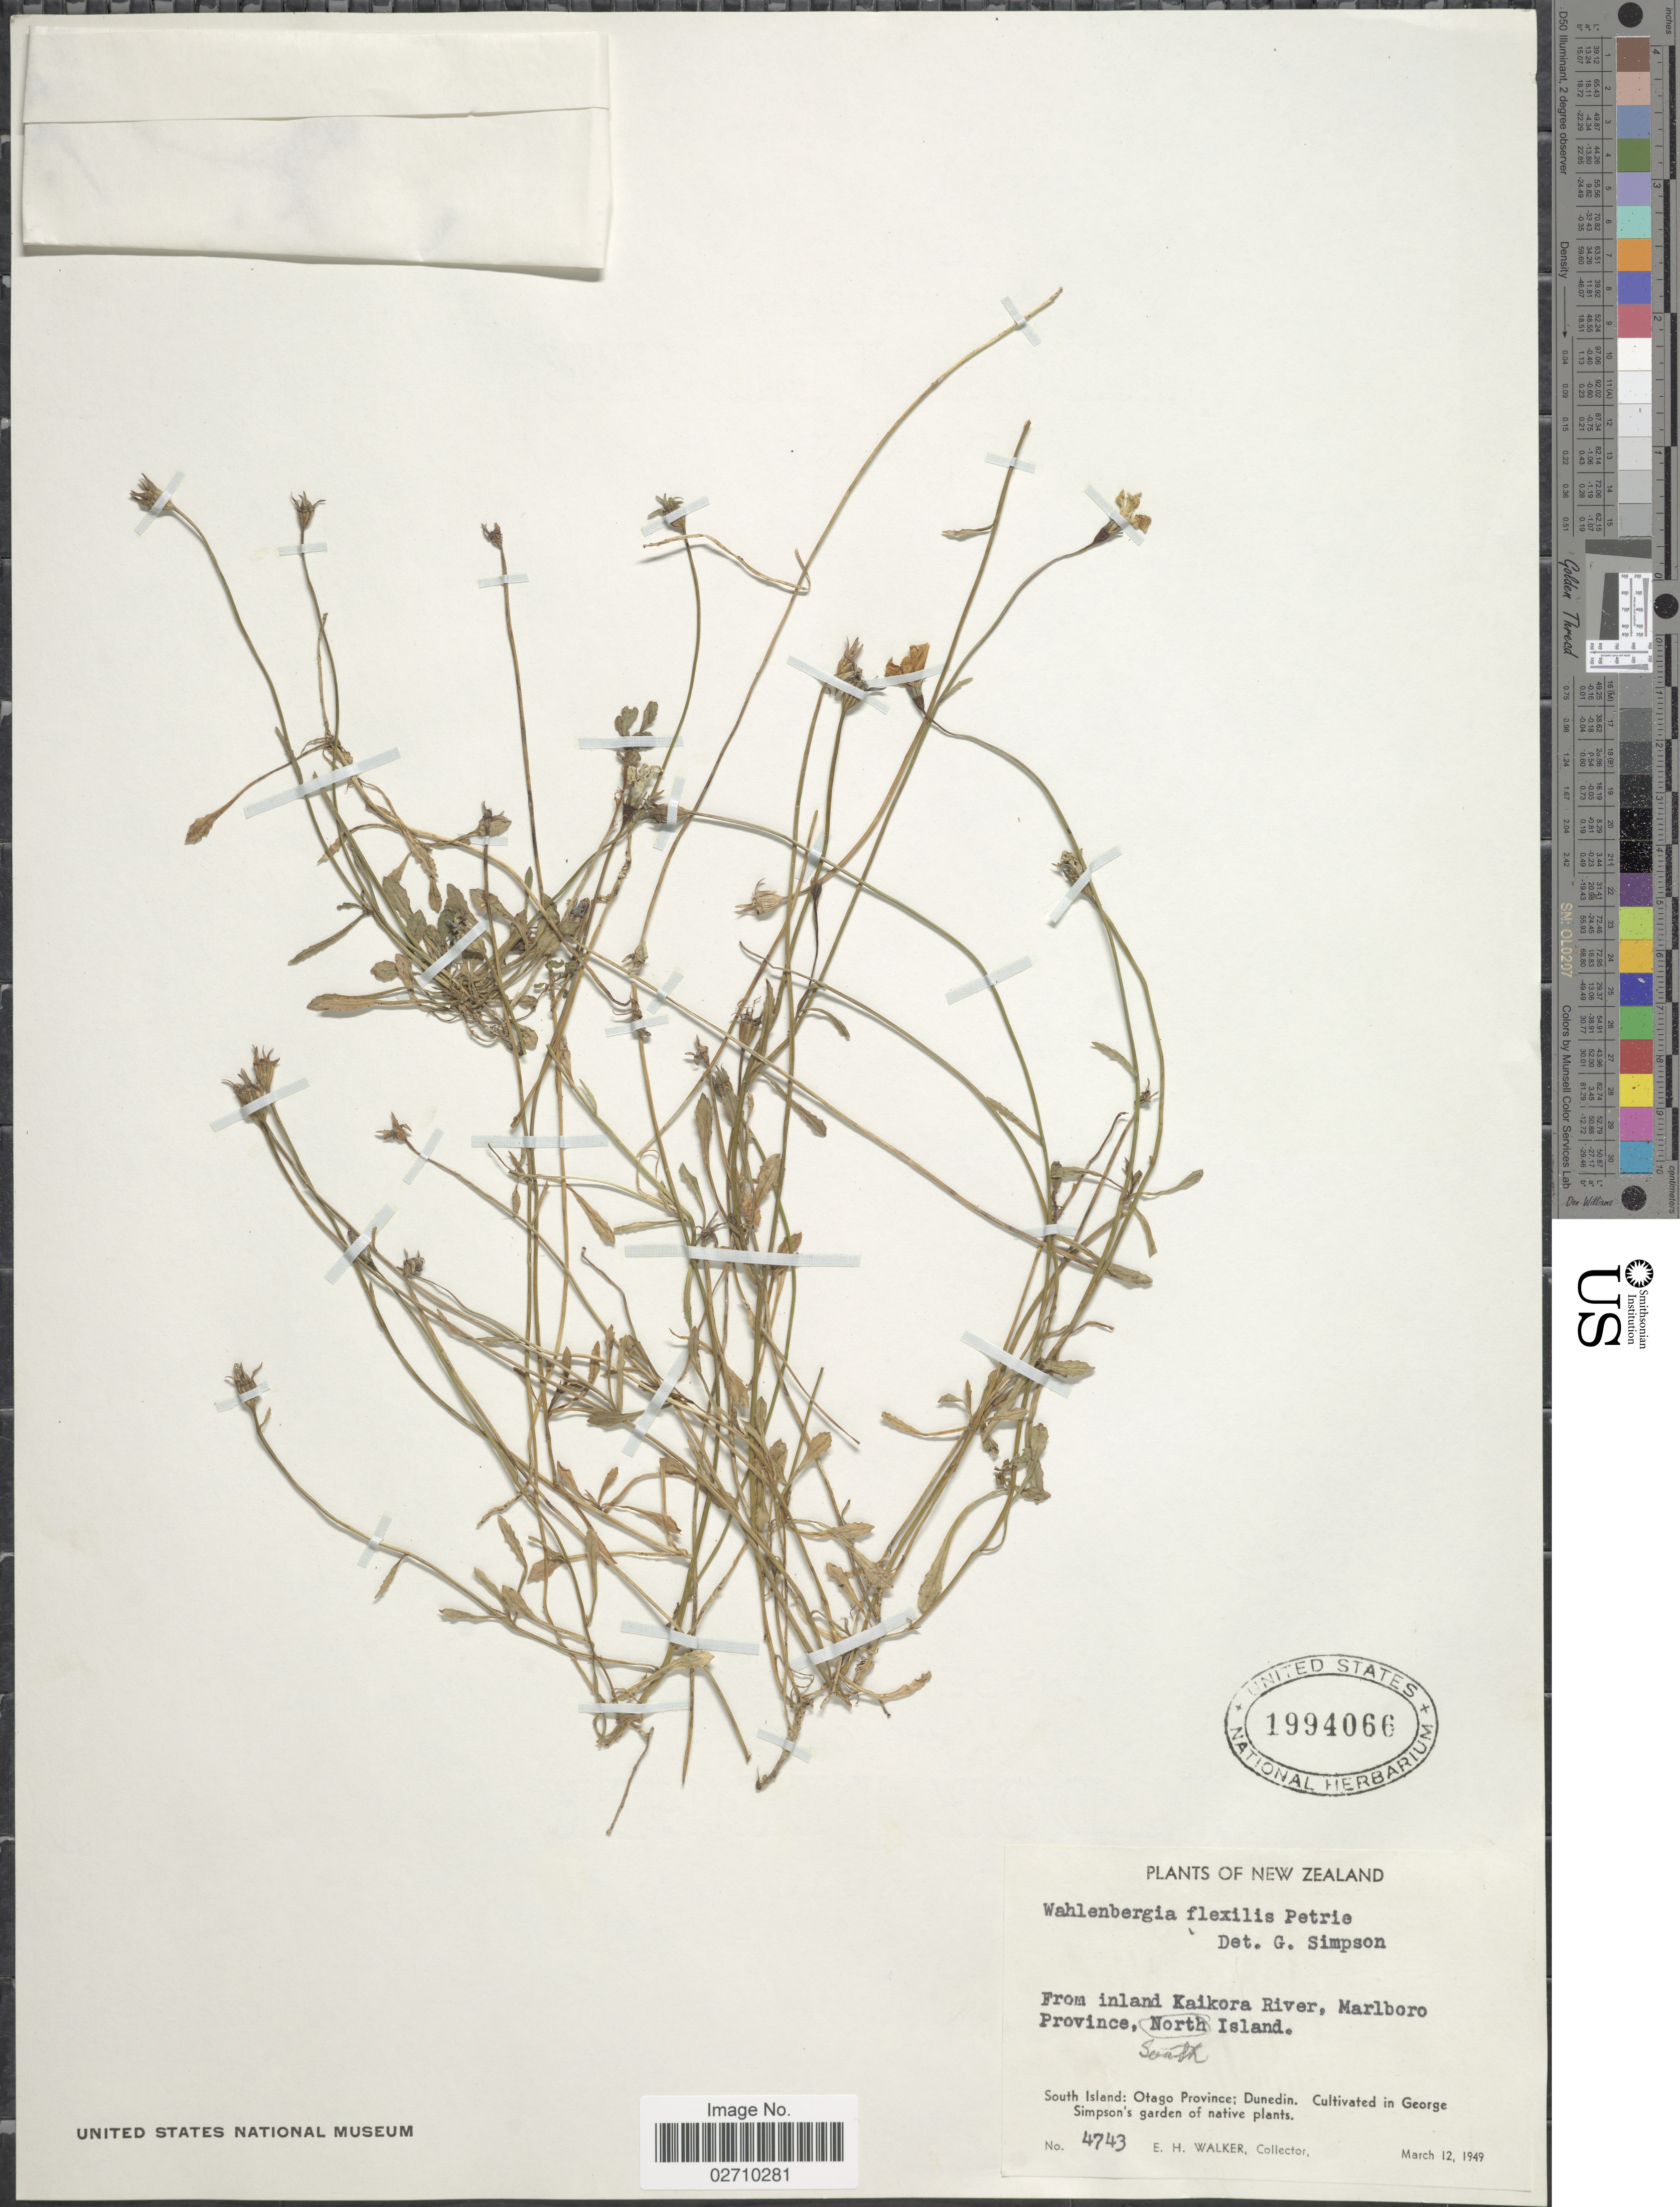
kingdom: Plantae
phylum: Tracheophyta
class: Magnoliopsida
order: Asterales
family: Campanulaceae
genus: Wahlenbergia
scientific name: Wahlenbergia flexilis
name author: Petrie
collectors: E. H. Walker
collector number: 4743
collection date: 1949-03-12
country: New Zealand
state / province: Otago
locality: From inland Kaikora River, Marlboro Province, South Island. South Island; Dunepin. In George Simpson's garden of native plants.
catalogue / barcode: US 1994066